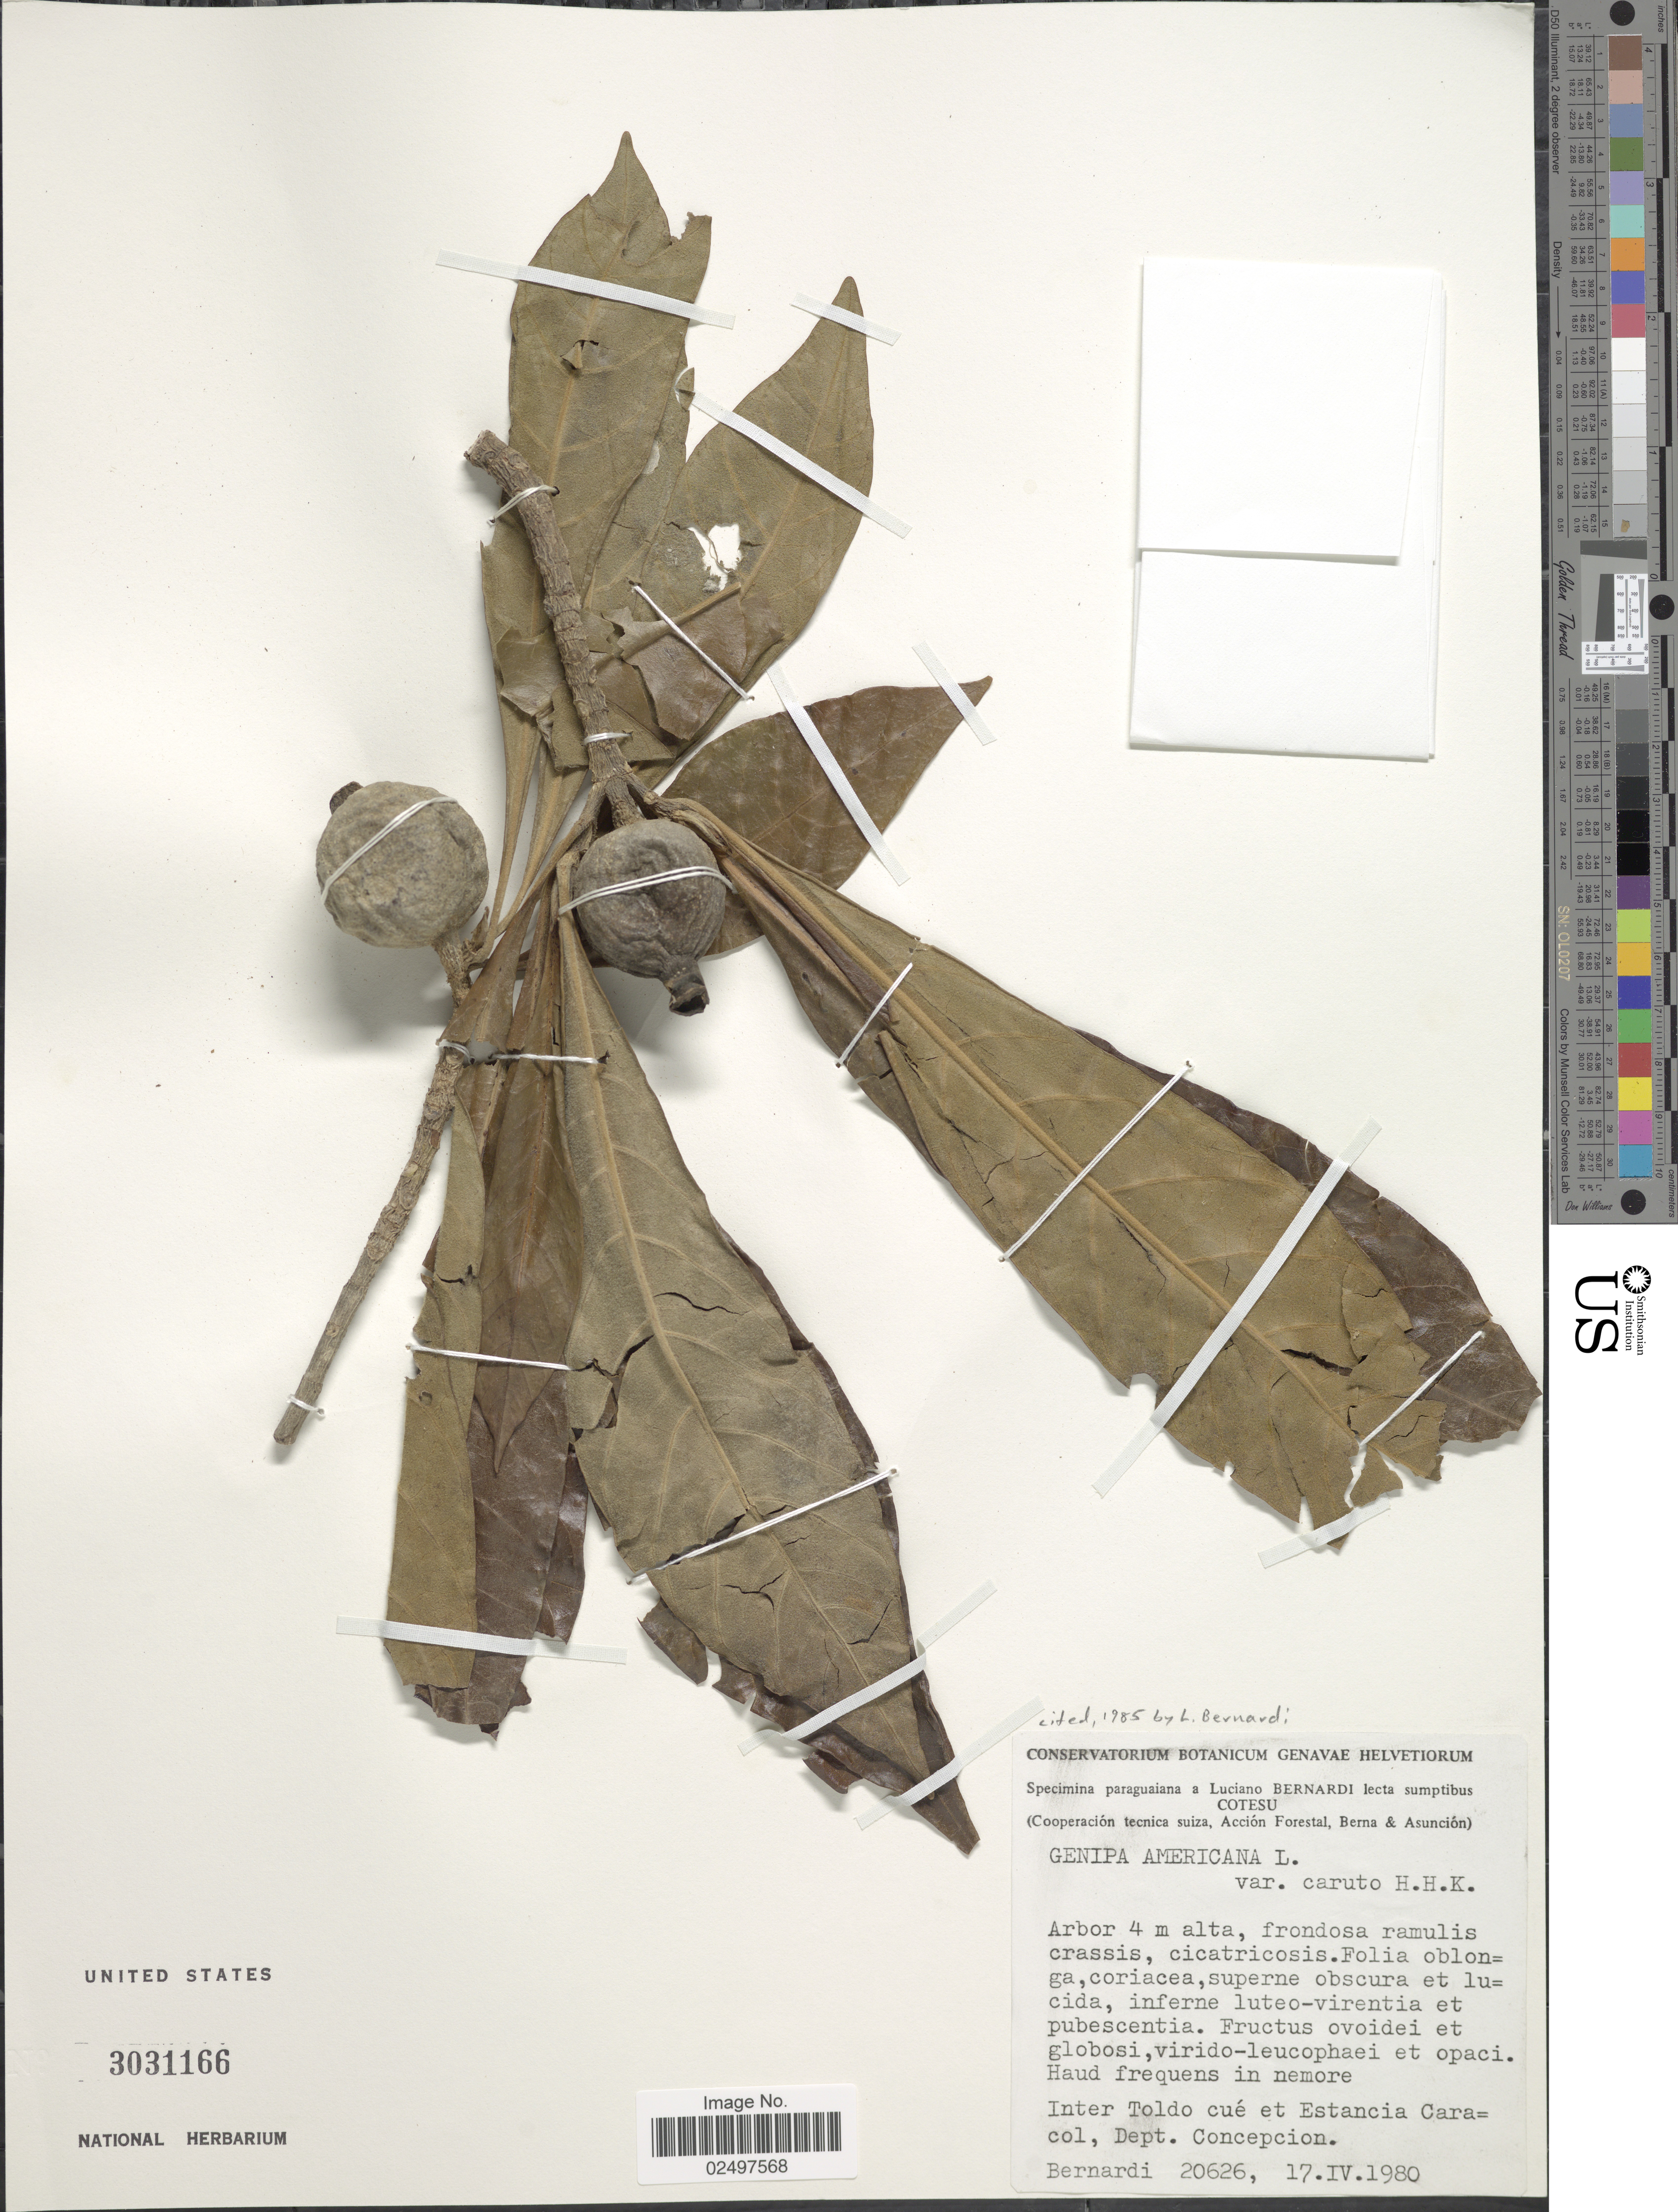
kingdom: Plantae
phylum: Tracheophyta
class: Magnoliopsida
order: Gentianales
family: Rubiaceae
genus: Genipa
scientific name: Genipa americana f. jorgensenii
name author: Steyerm.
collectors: Bernardi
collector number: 20626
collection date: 1980-04-17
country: Paraguay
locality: Inter Toldo cue et Estancia Caracol, Dept. Concepcion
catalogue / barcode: US 3031166